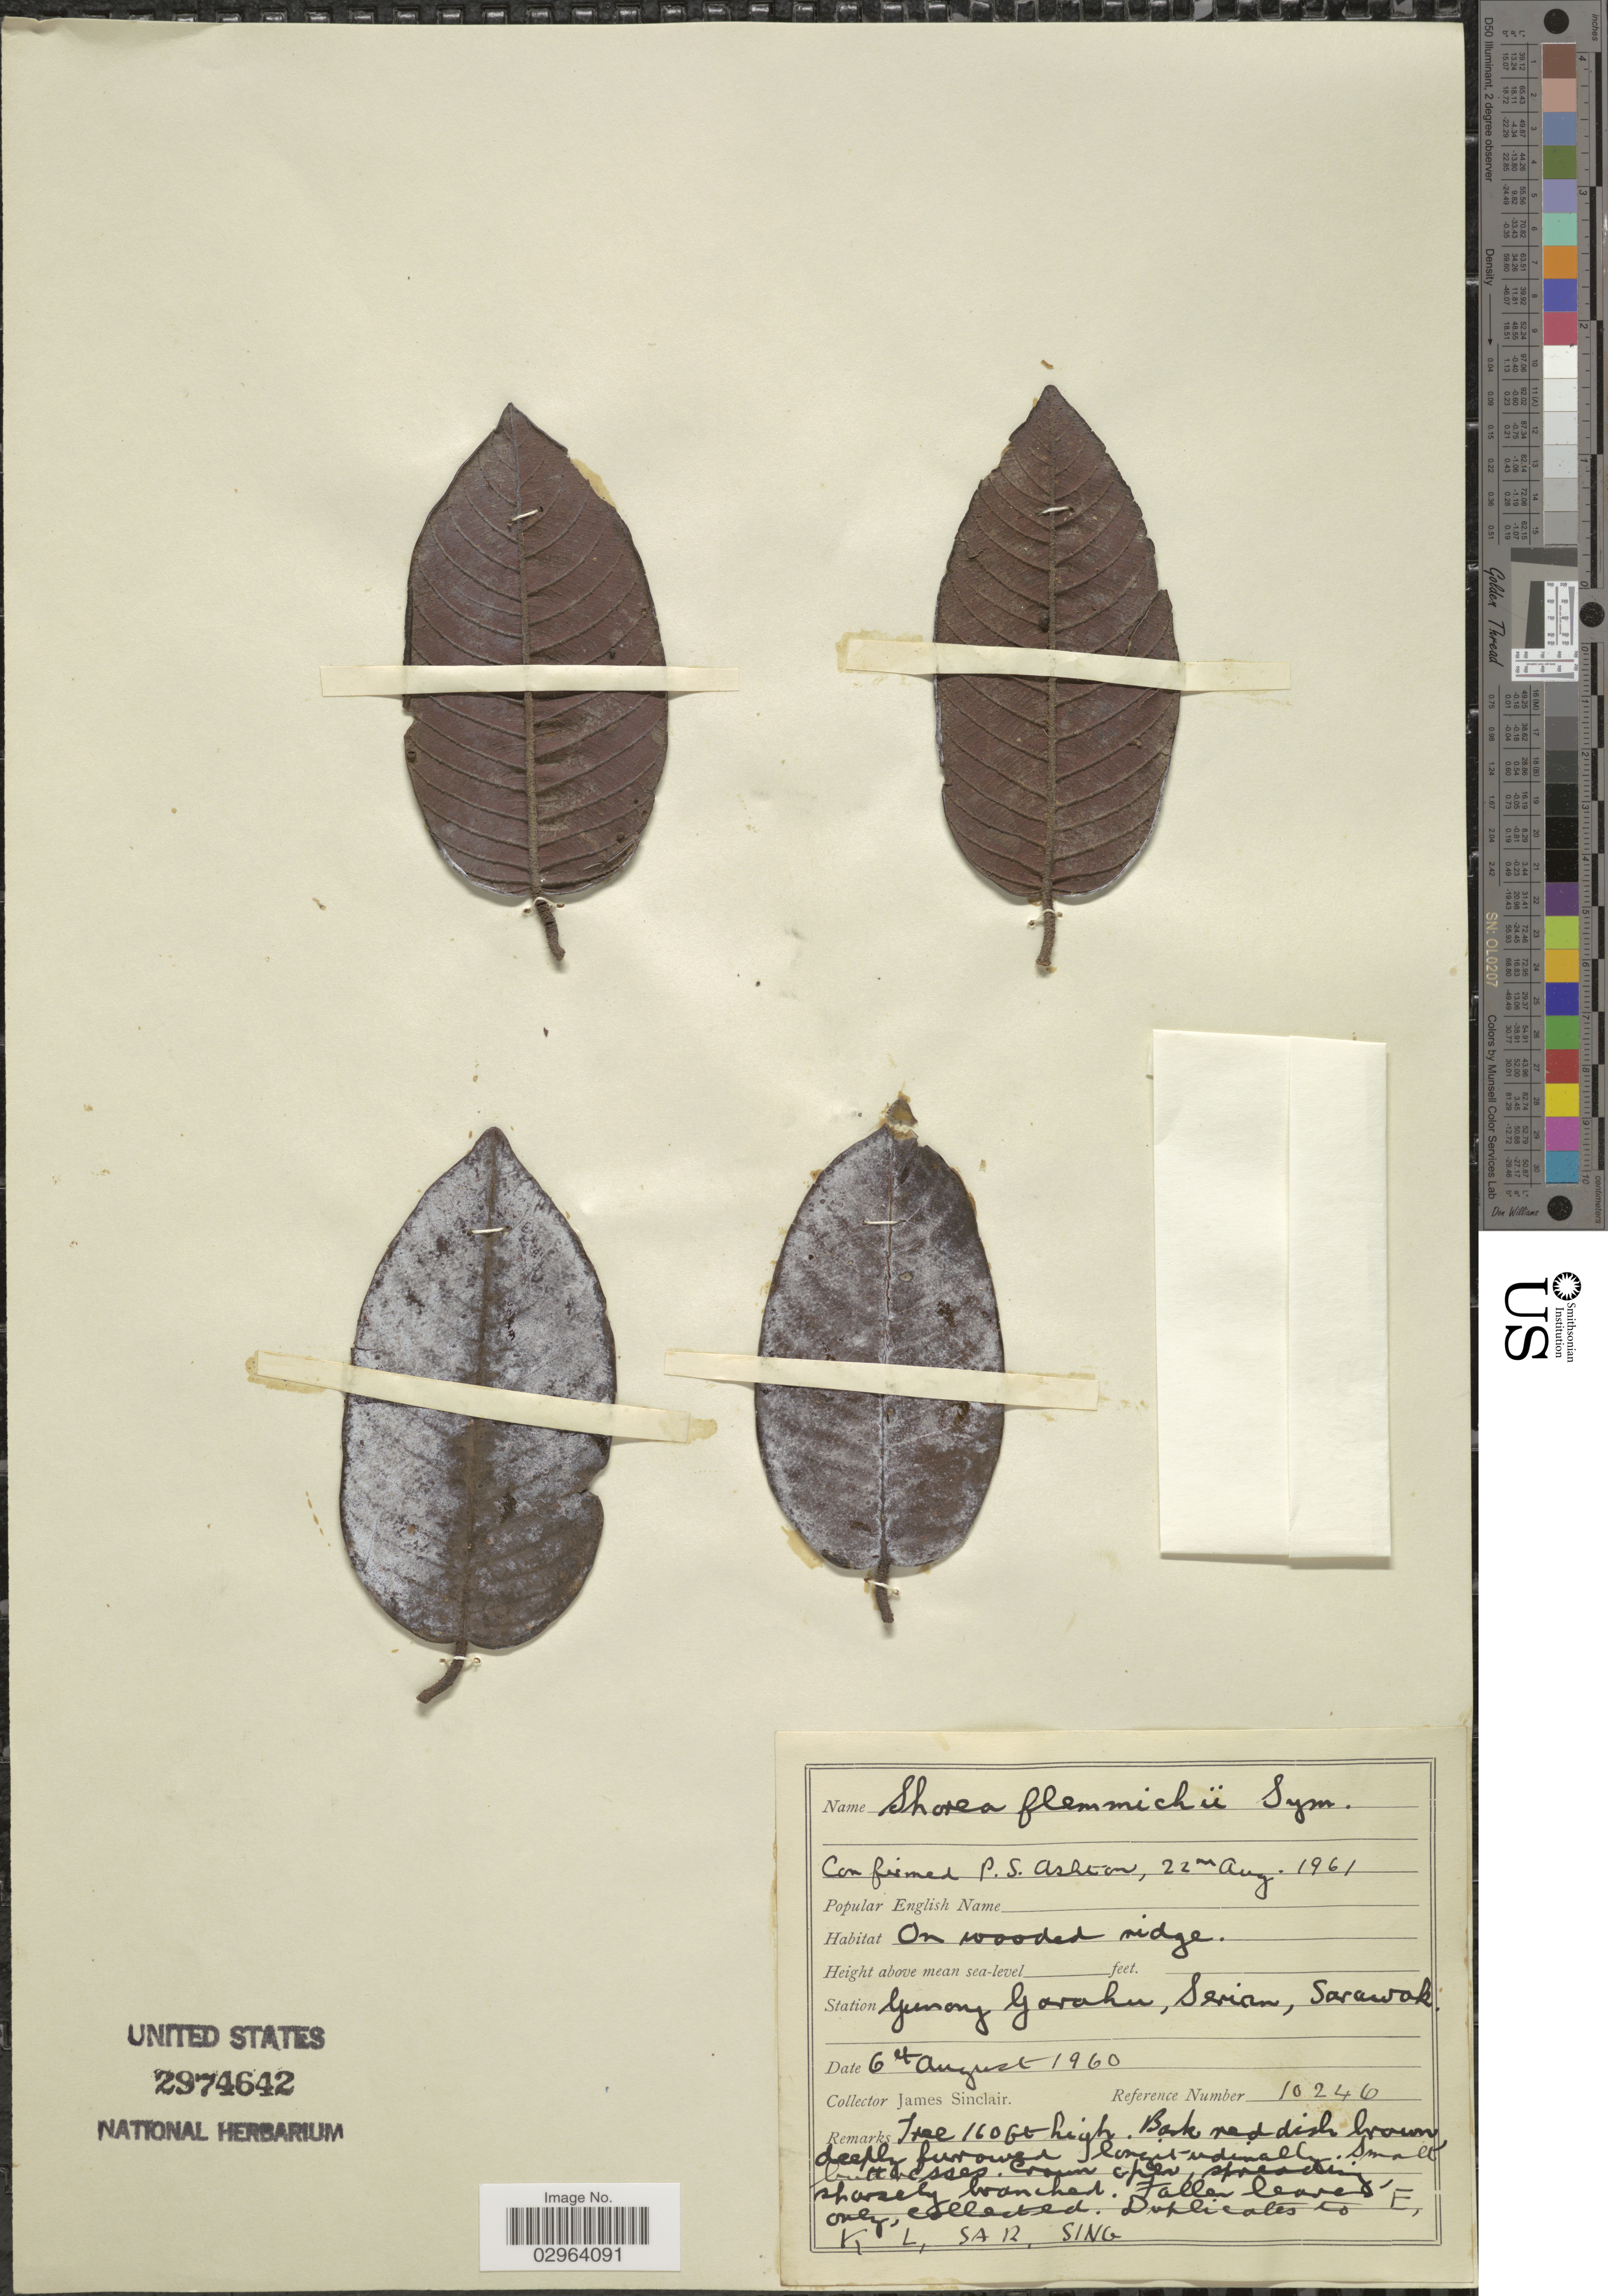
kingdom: Plantae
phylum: Tracheophyta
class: Magnoliopsida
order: Malvales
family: Dipterocarpaceae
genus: Rubroshorea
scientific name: Rubroshorea flemmichii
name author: (Symington) P.S. Ashton & J. Heck.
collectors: J. Sinclair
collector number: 10246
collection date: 1960-08-06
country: Malaysia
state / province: Sarawak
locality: Station Gunong Garahu, Serian.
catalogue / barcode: US 2974642